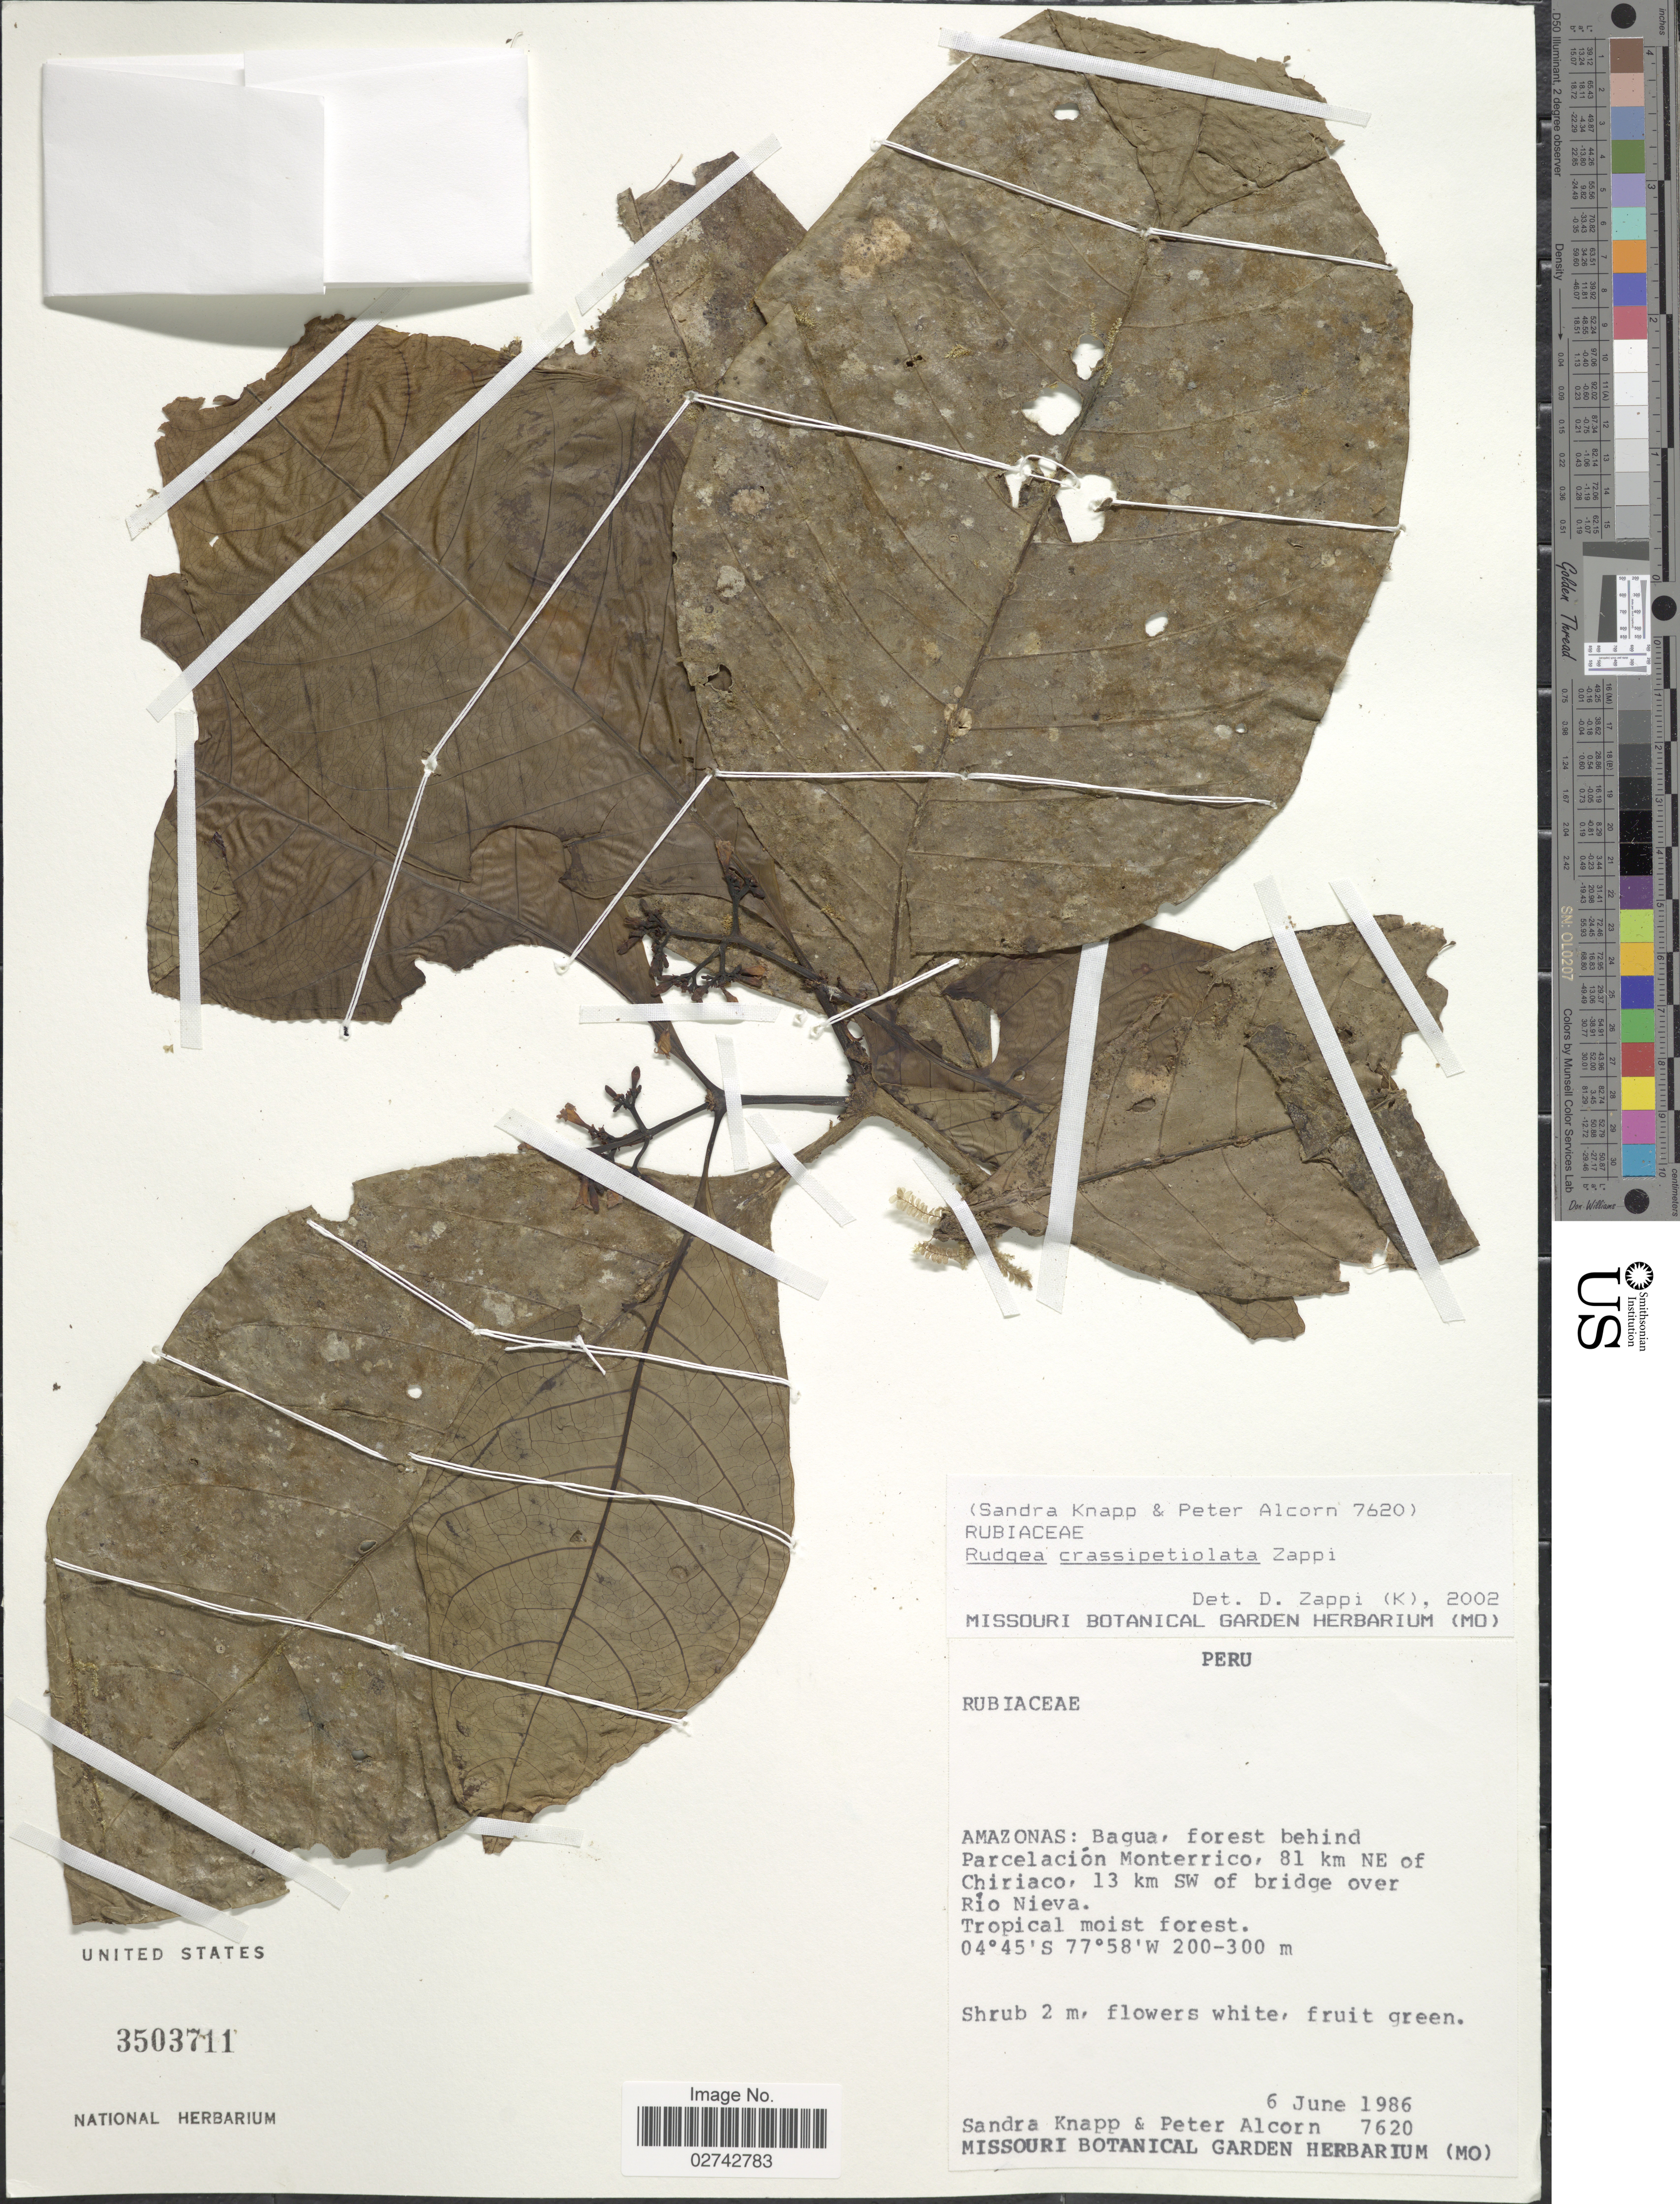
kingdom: Plantae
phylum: Tracheophyta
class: Magnoliopsida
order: Gentianales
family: Rubiaceae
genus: Rudgea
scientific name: Rudgea crassipetiolata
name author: Zappi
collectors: S. Knapp & P. Alcorn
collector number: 7620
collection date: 1986-06-06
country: Peru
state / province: Amazonas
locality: Bagua, forest behind Parcelacion Monterrico, 81 km NE of Chiriaco, 13 km Sw of bridge over Rio Nieva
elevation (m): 200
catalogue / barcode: US 3503711